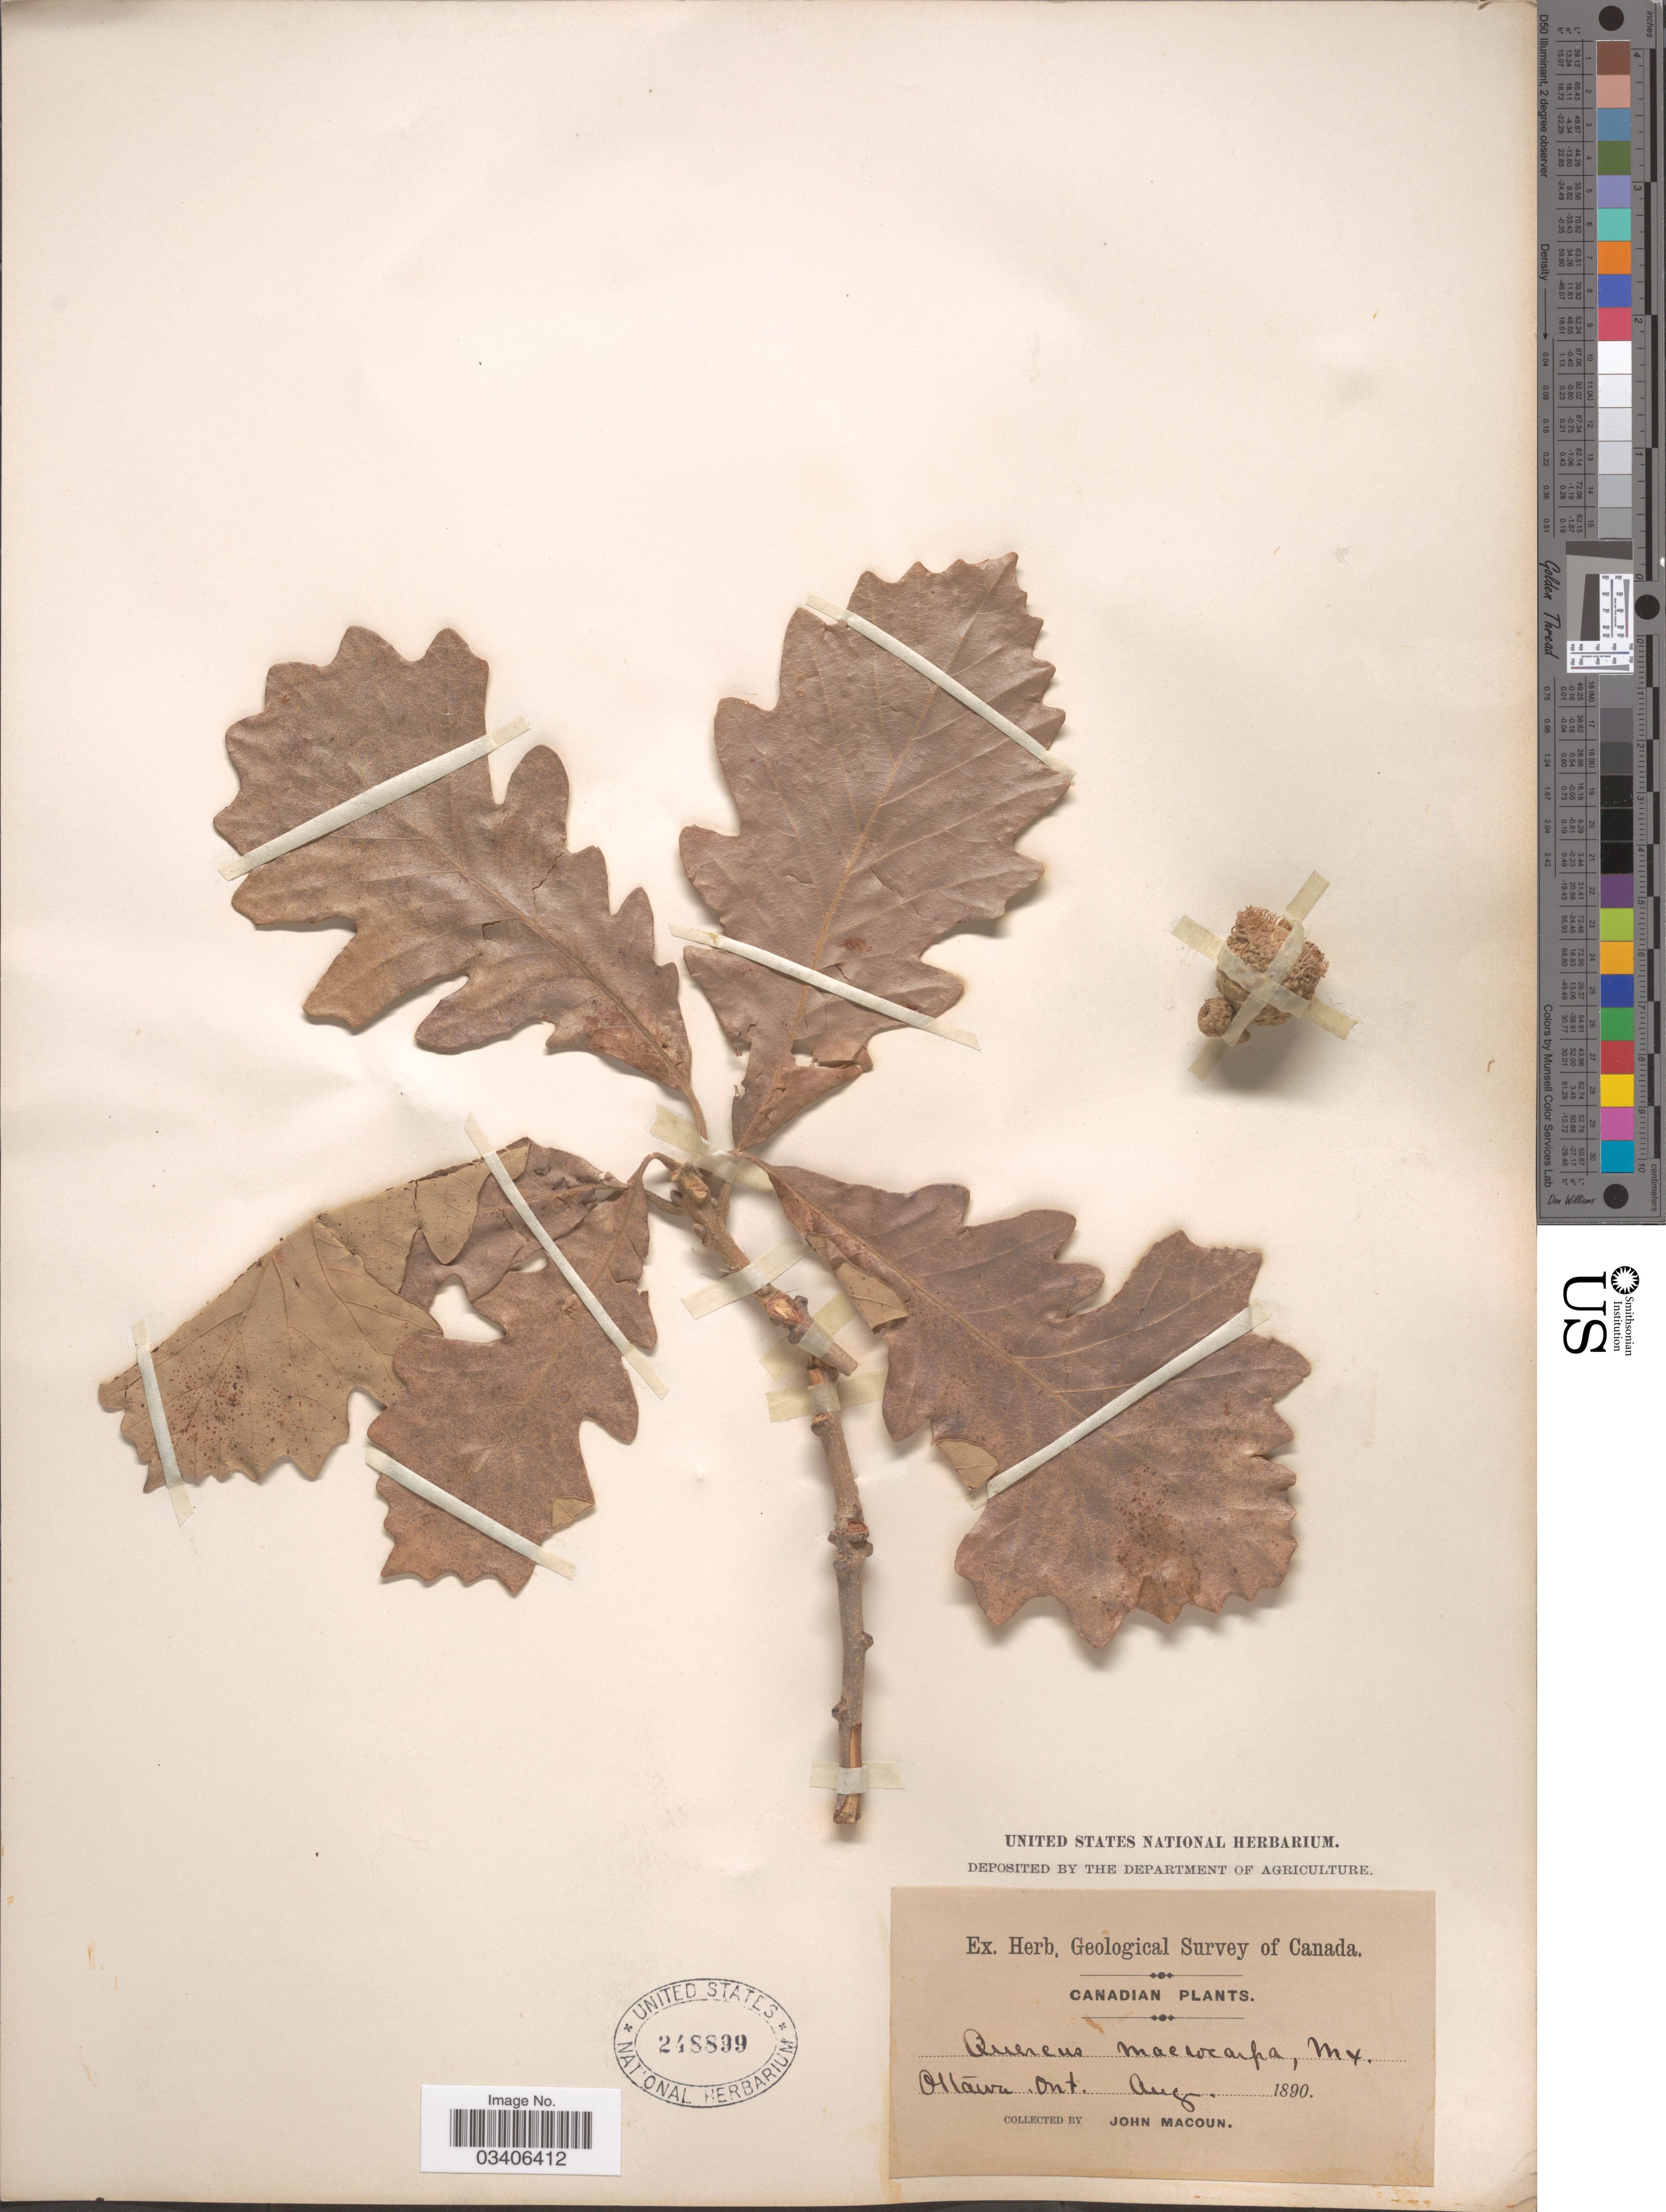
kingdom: Plantae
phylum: Tracheophyta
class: Magnoliopsida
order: Fagales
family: Fagaceae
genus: Quercus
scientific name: Quercus macrocarpa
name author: Michx.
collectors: J. Macoun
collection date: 1890-08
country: Canada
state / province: Ontario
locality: Ottawa.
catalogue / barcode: US 248899